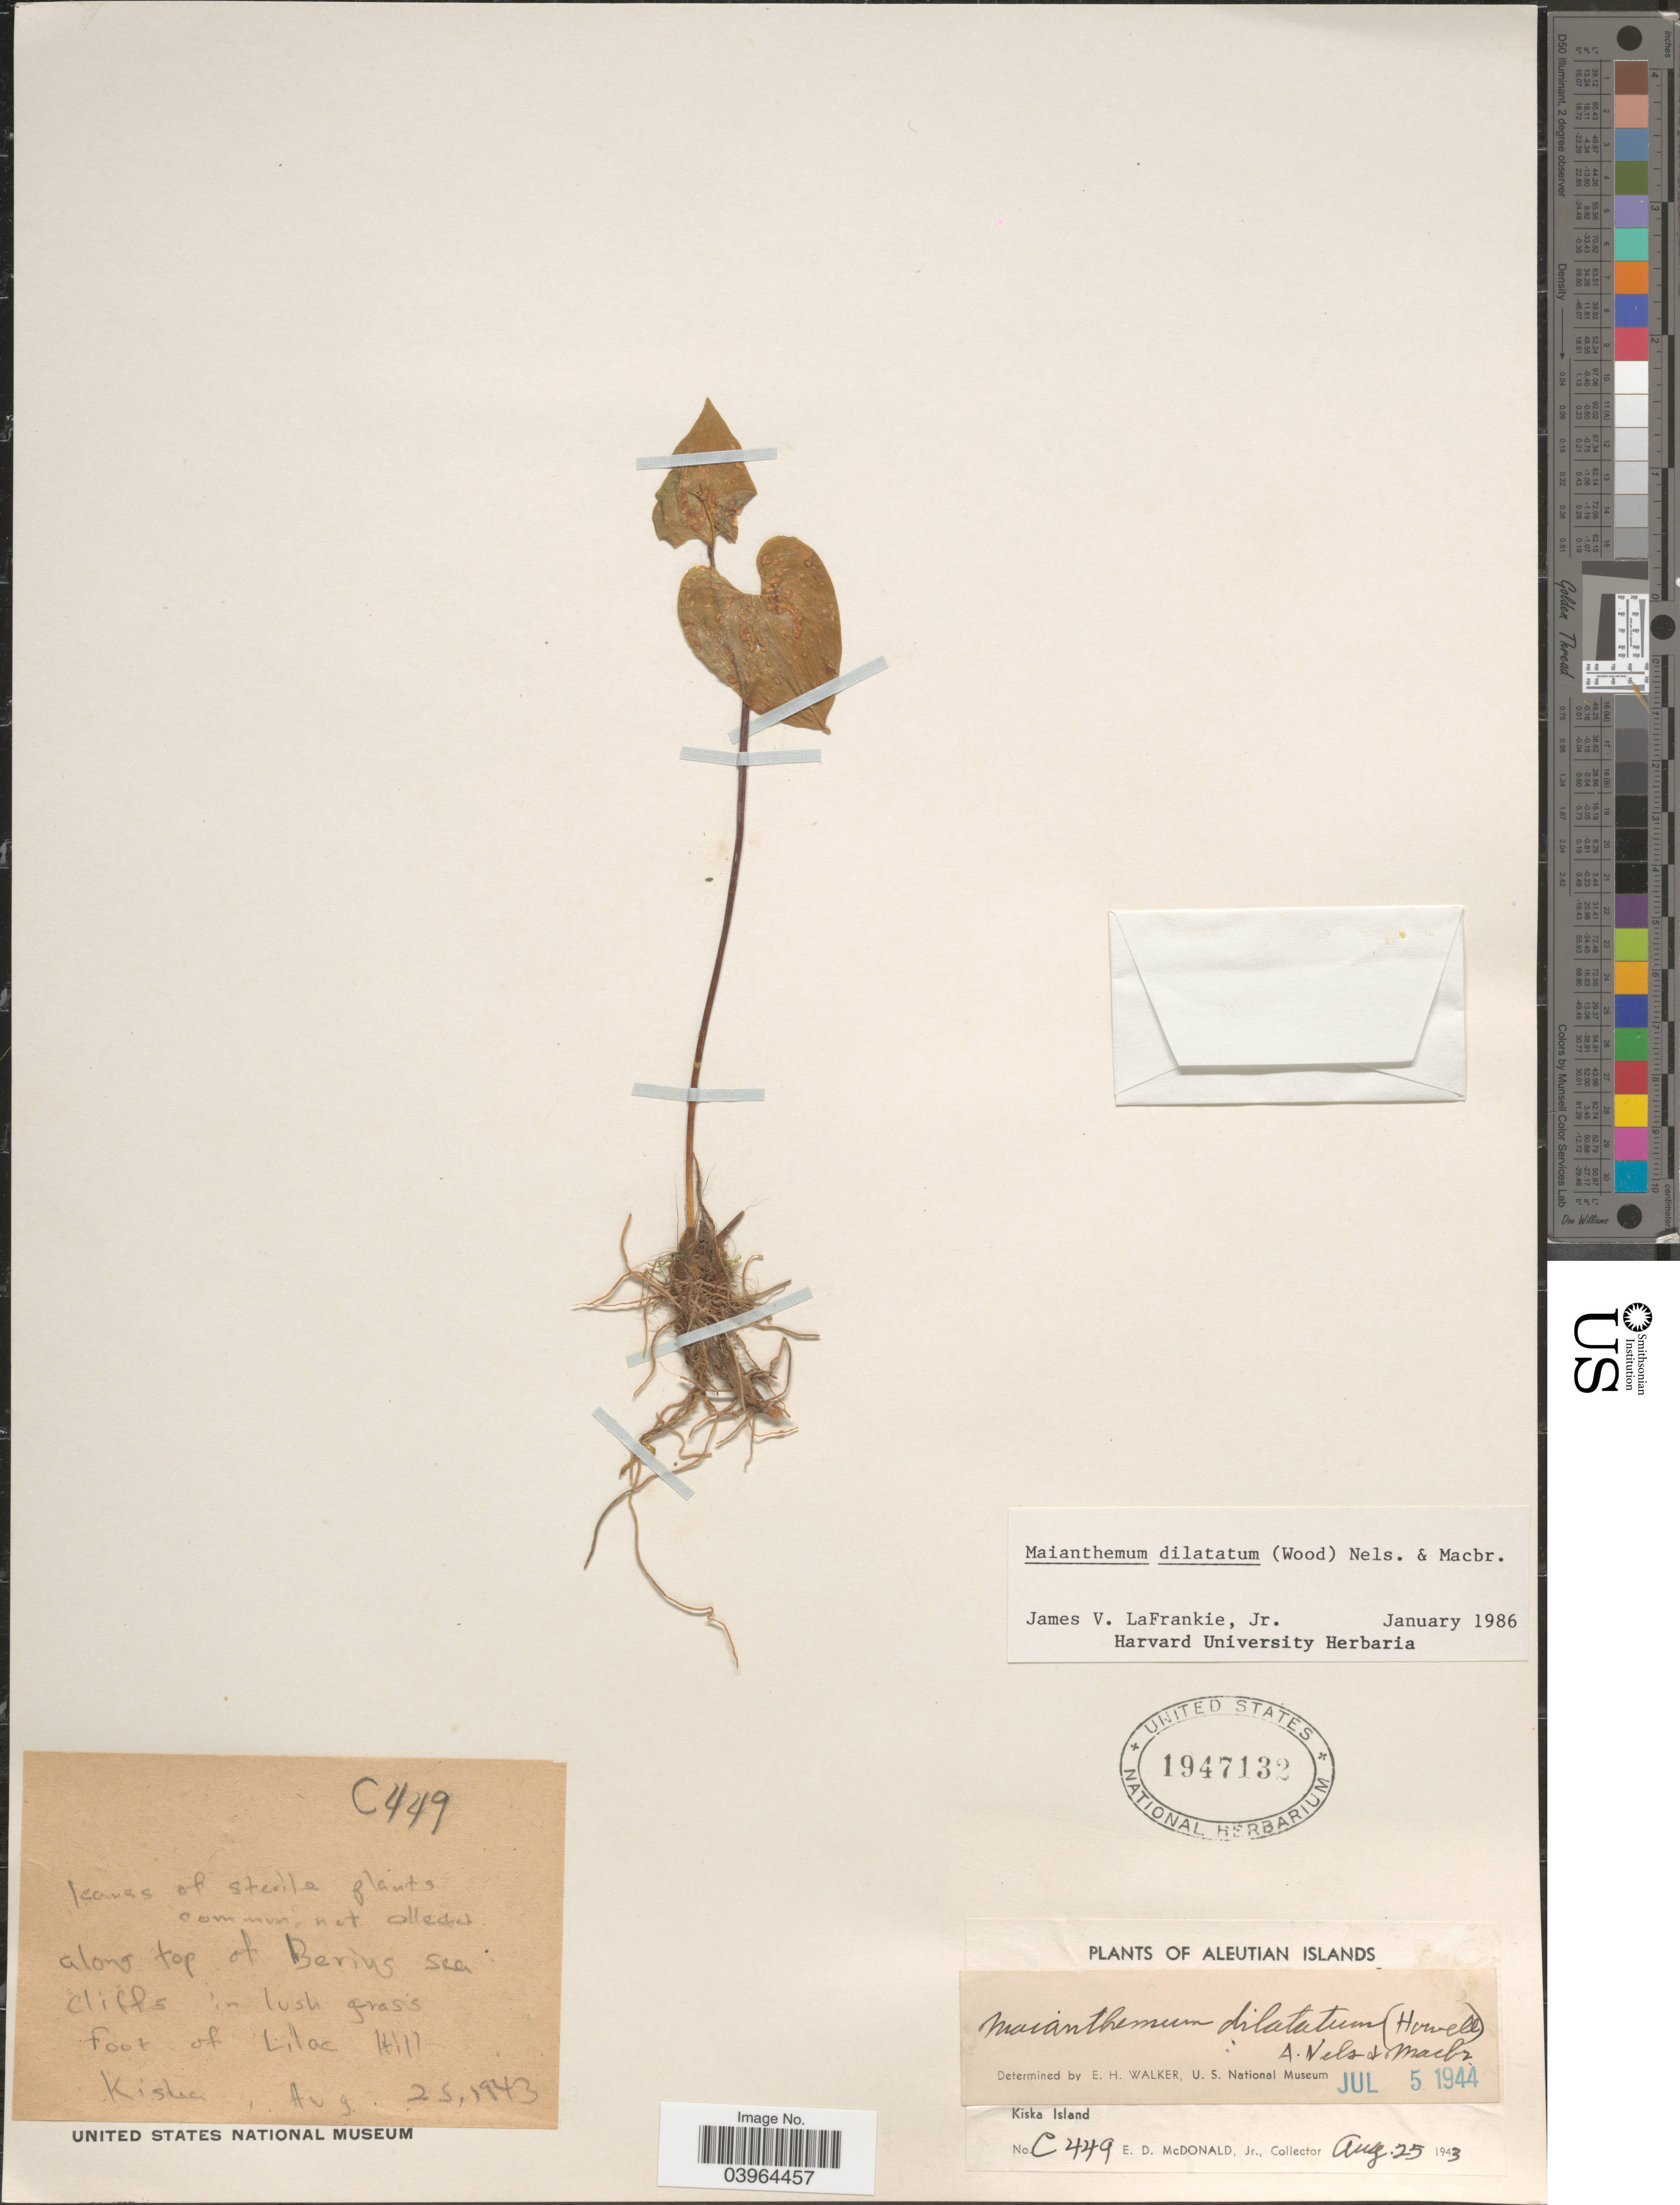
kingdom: Plantae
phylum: Tracheophyta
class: Liliopsida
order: Asparagales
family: Asparagaceae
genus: Maianthemum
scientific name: Maianthemum dilatatum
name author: (Alph. Wood) A. Nelson & J.F. Macbr.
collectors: E. D. McDonald Jr.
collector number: C449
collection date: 1943-08-25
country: United States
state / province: Alaska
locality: Aleutian Islands. Kiska Island. Along top of Bering Sea. Foot of Lilac Hill.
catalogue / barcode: US 1947132